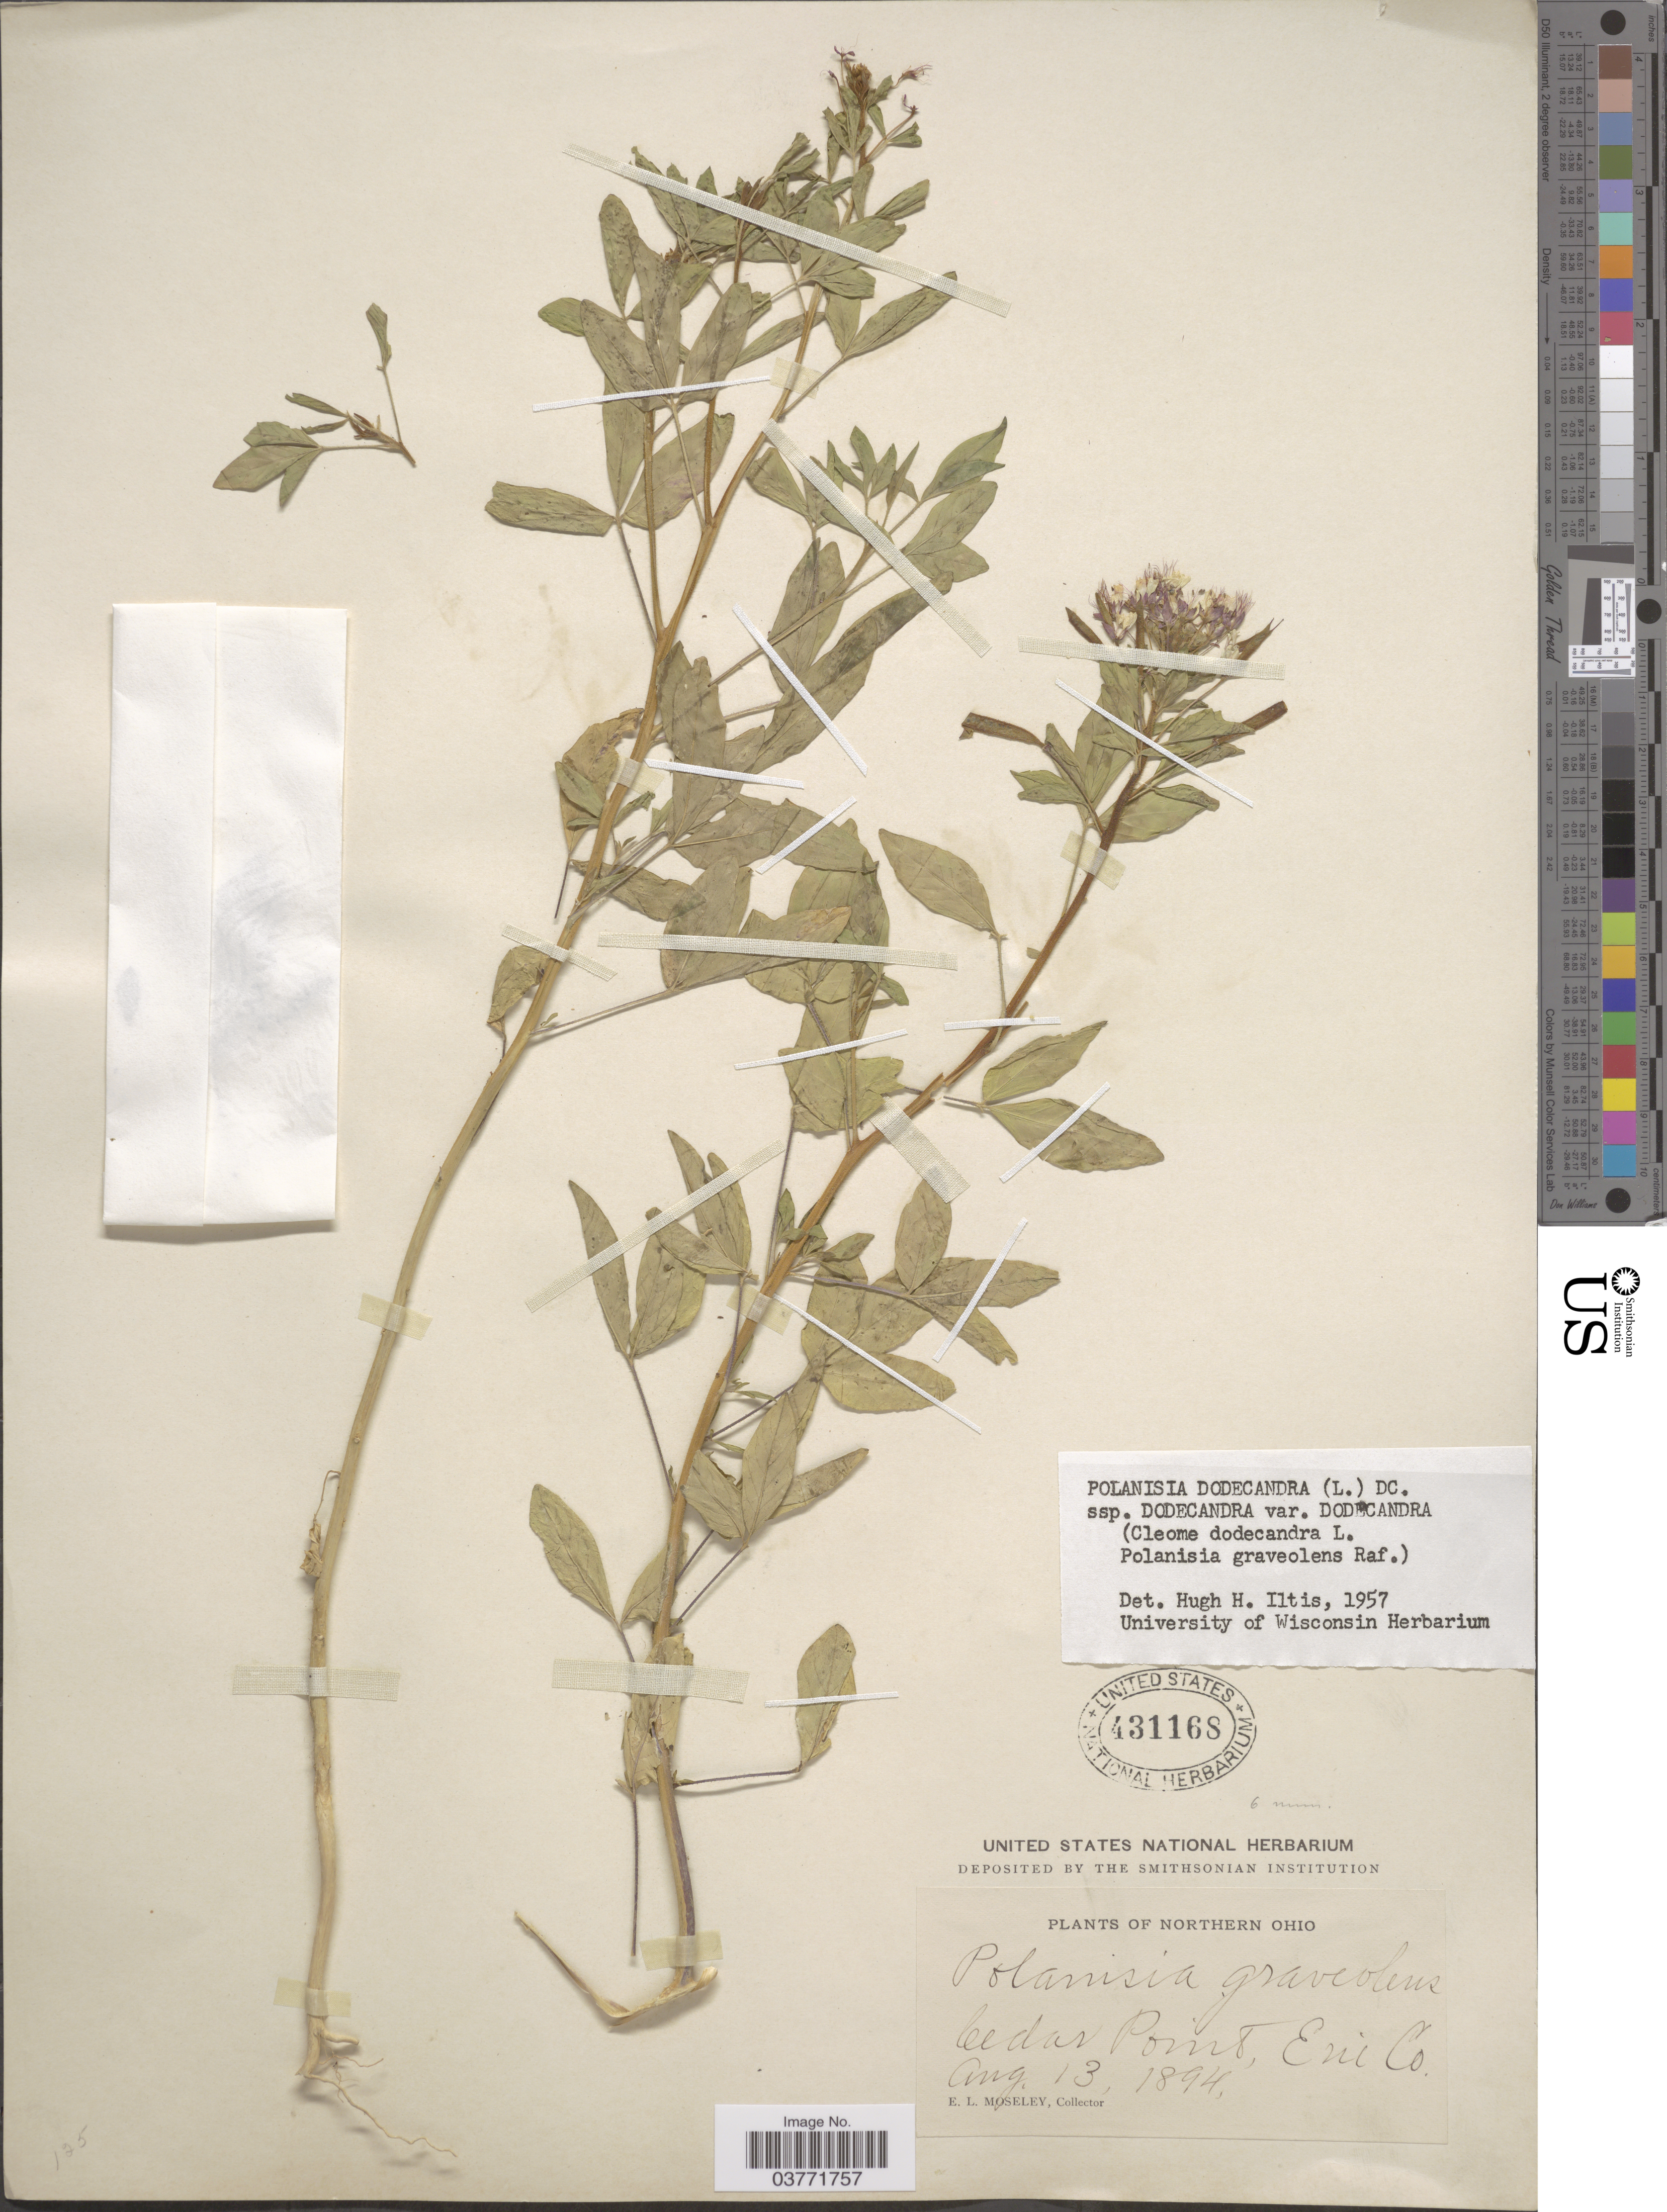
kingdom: Plantae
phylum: Tracheophyta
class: Magnoliopsida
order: Brassicales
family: Cleomaceae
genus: Polanisia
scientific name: Polanisia dodecandra subsp. dodecandra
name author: (L.) DC.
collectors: E. Moseley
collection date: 1894-08-13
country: United States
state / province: Ohio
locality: Northern Ohio. Cedar Point, Erie Co.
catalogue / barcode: US 431168